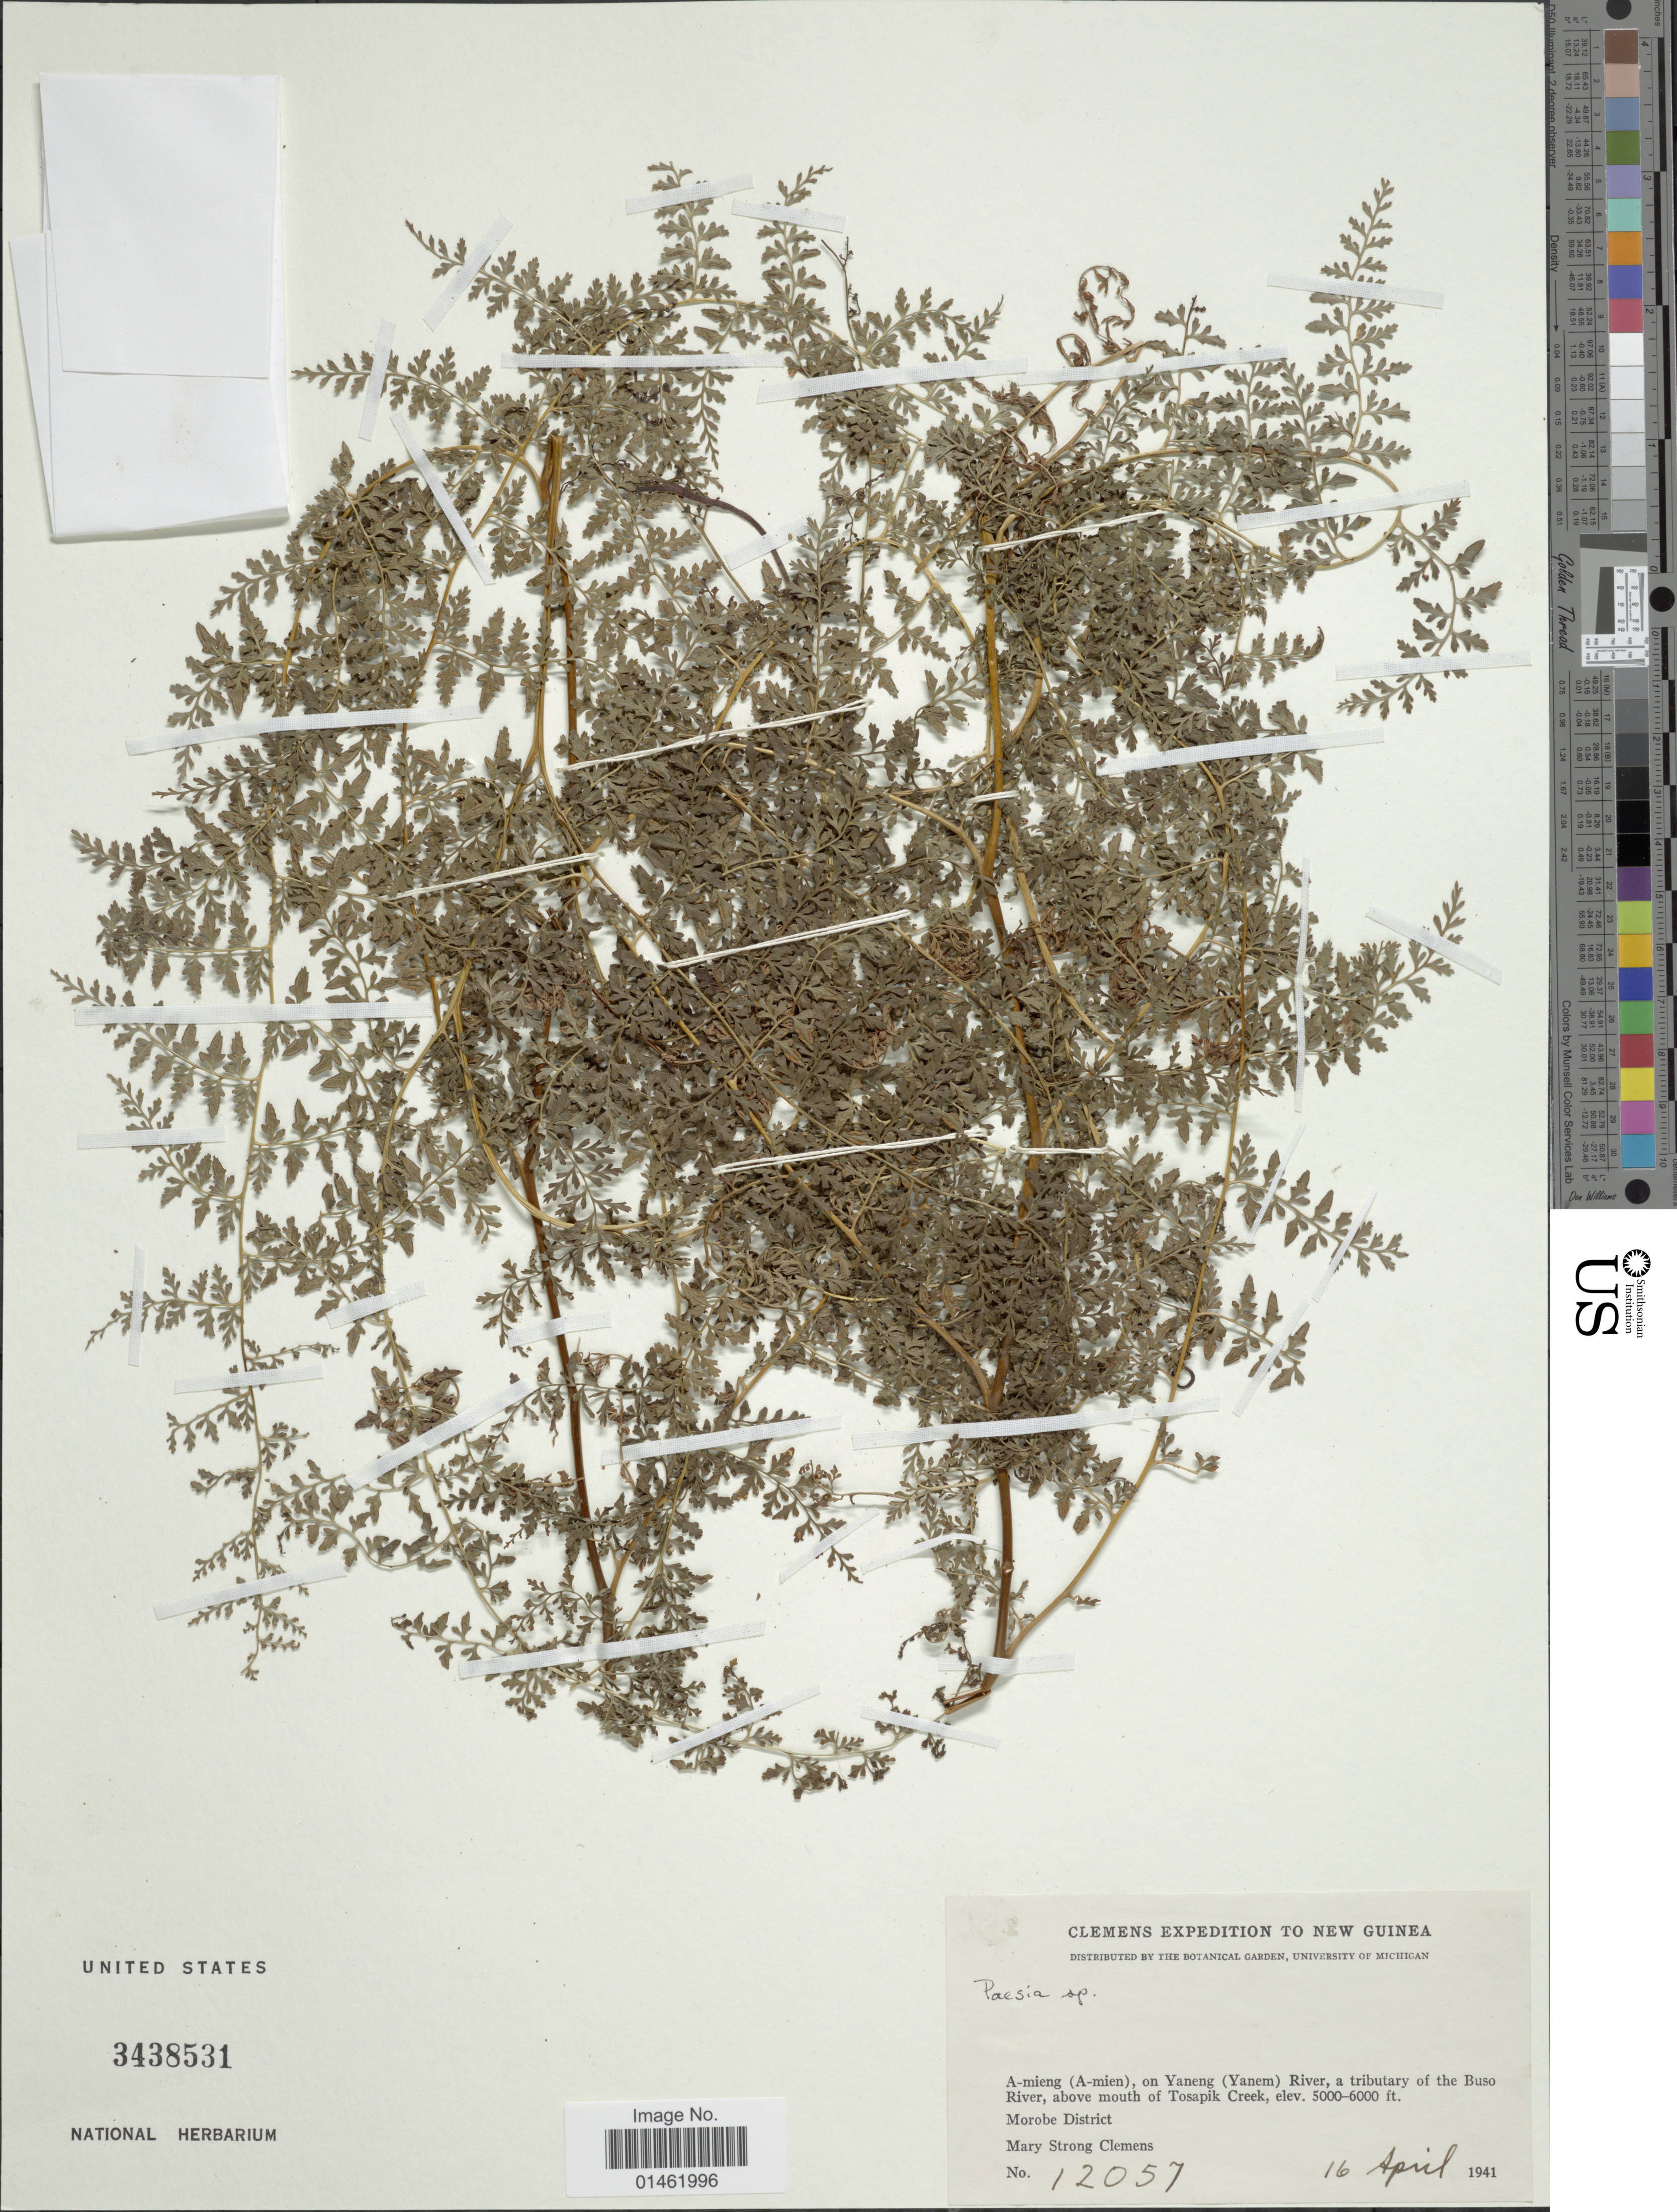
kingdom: Plantae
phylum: Tracheophyta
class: Polypodiopsida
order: Polypodiales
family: Dennstaedtiaceae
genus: Paesia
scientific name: Paesia sp.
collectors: M. S. Clemens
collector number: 12057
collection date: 1941-04-16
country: Papua New Guinea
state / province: Morobe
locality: New Guinea, A-mieng, on Yaneng(Yanem) river, a tributary of the Buso River, above mouth of Tosapik Creek, Morobe District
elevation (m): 1524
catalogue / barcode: US 3438531